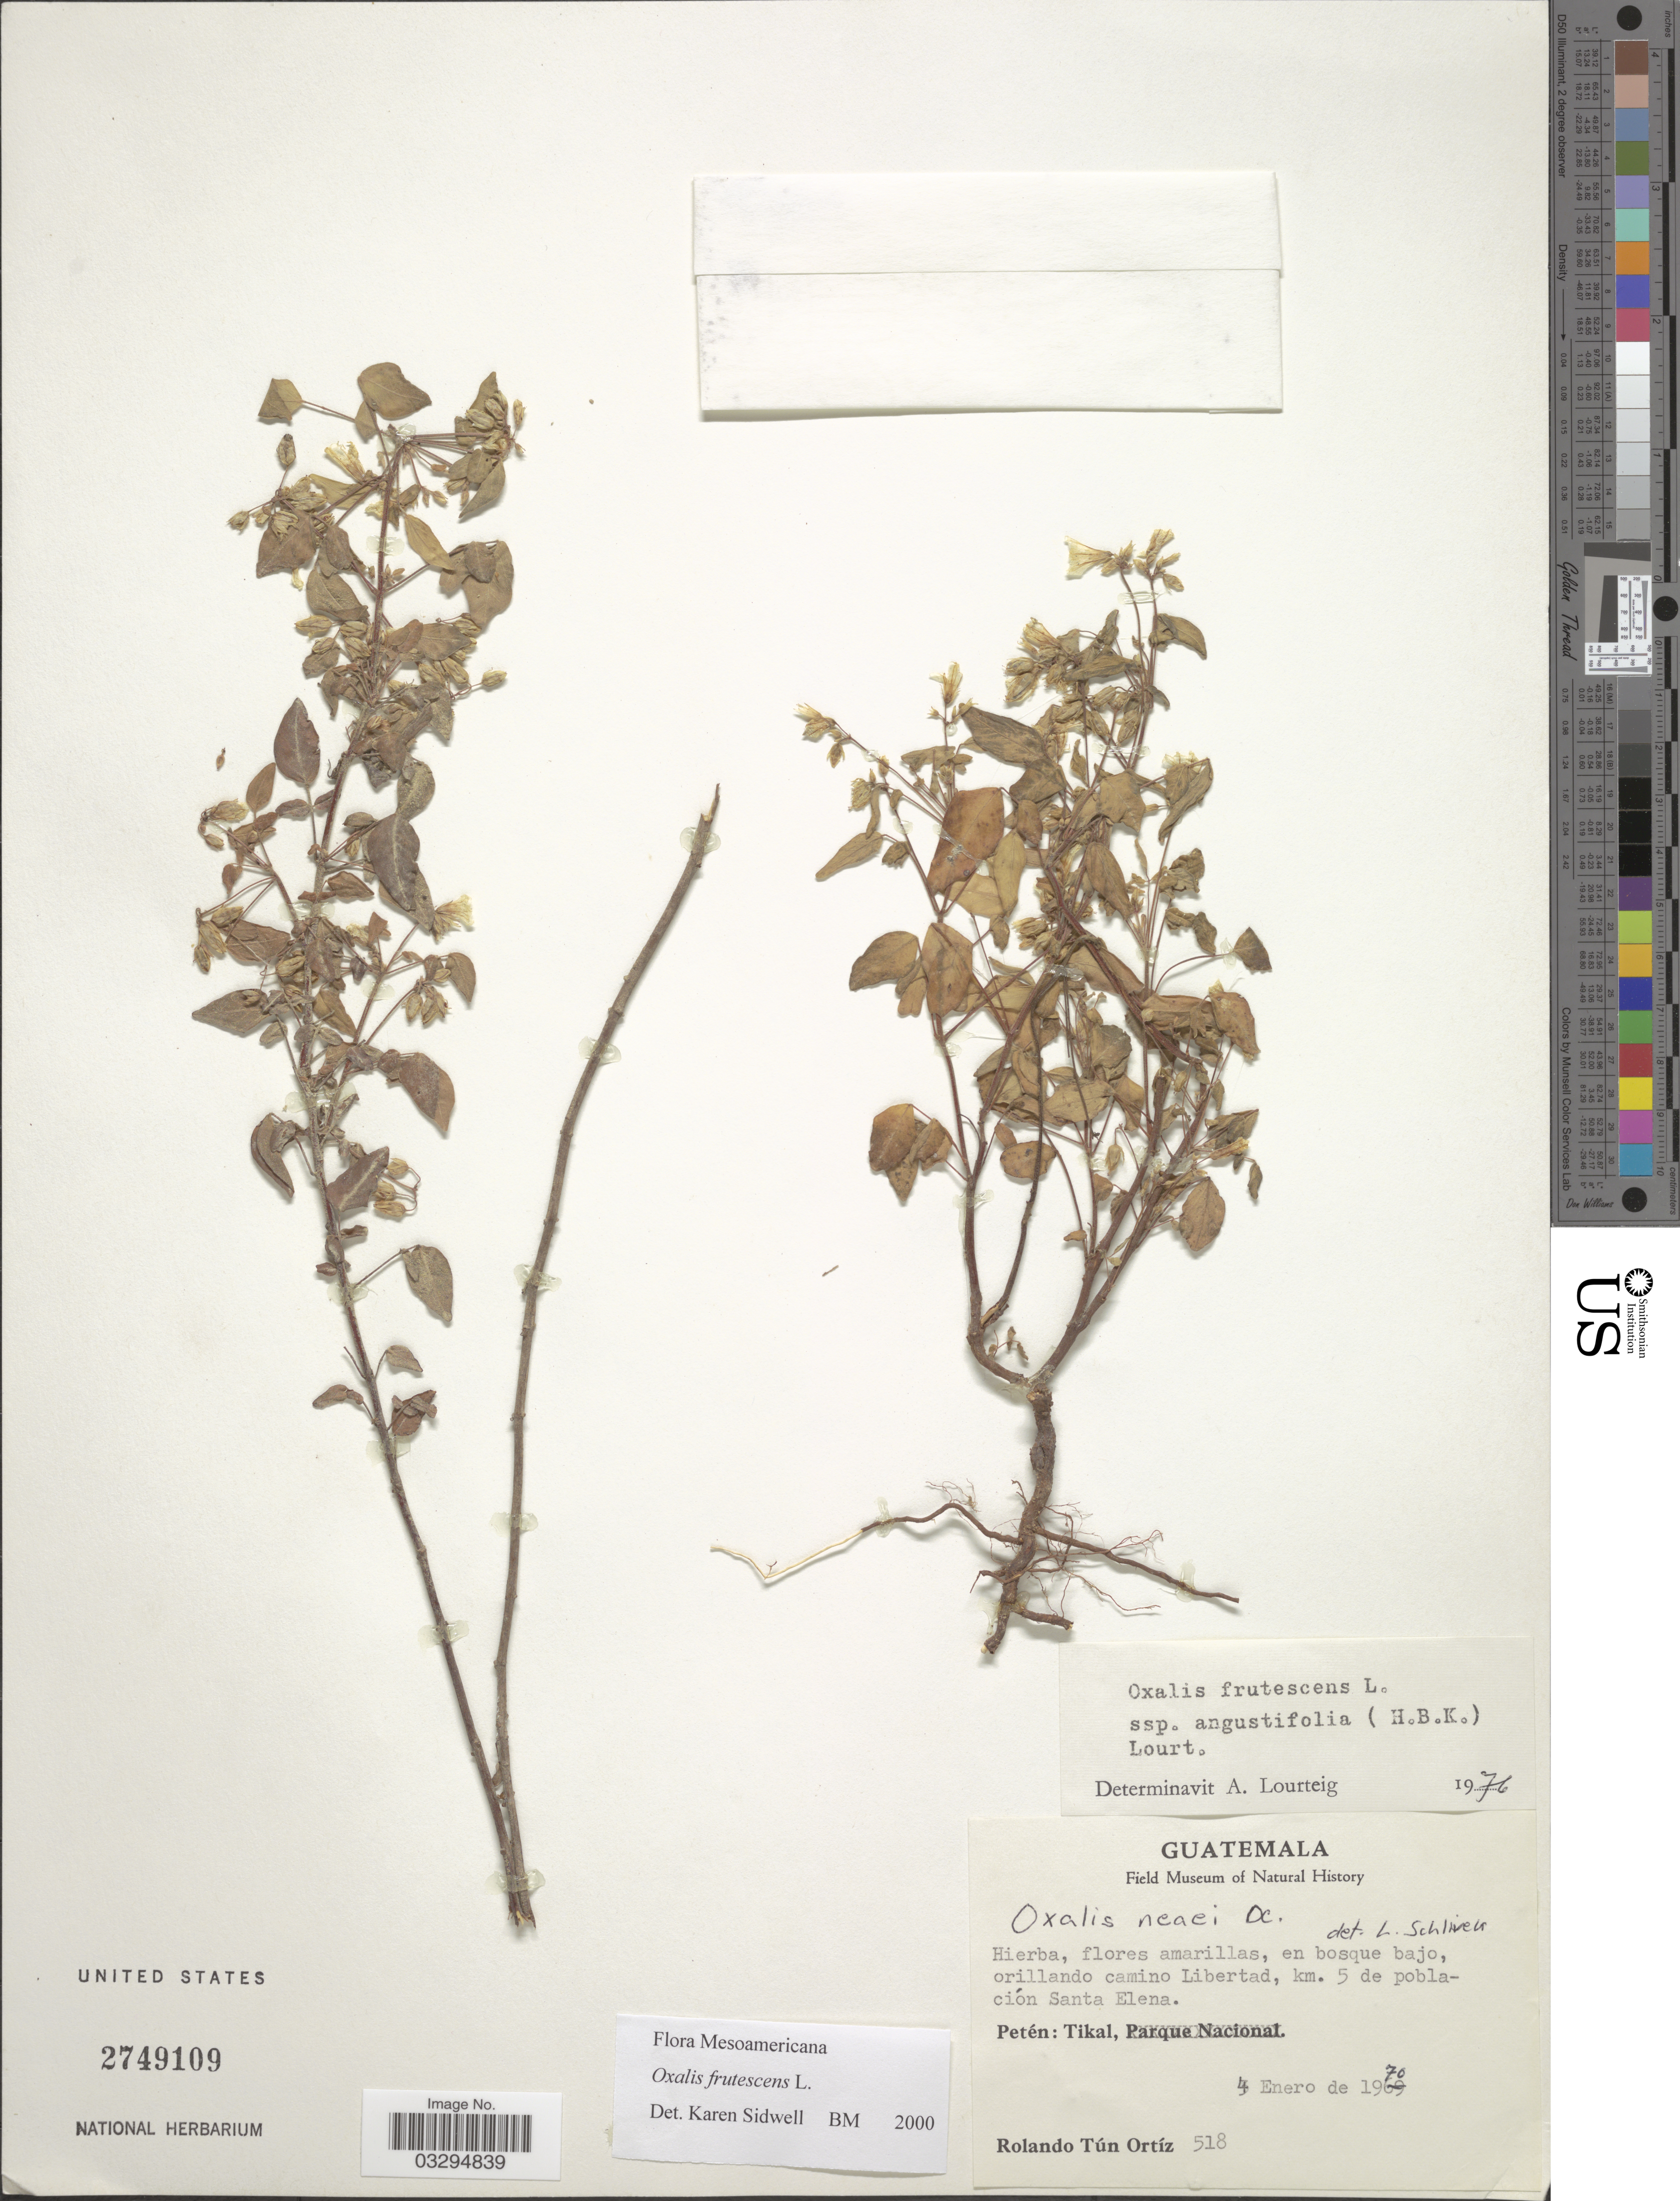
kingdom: Plantae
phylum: Tracheophyta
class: Magnoliopsida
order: Oxalidales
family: Oxalidaceae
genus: Oxalis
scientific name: Oxalis frutescens subsp. angustifolia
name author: (Kunth) Lourteig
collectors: R. T. Ortíz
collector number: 518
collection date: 1970-01-04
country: Guatemala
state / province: El Petén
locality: Orillando camino Libertad, km. 5 de población Santa Elena. Petén: Tikal.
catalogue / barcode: US 2749109